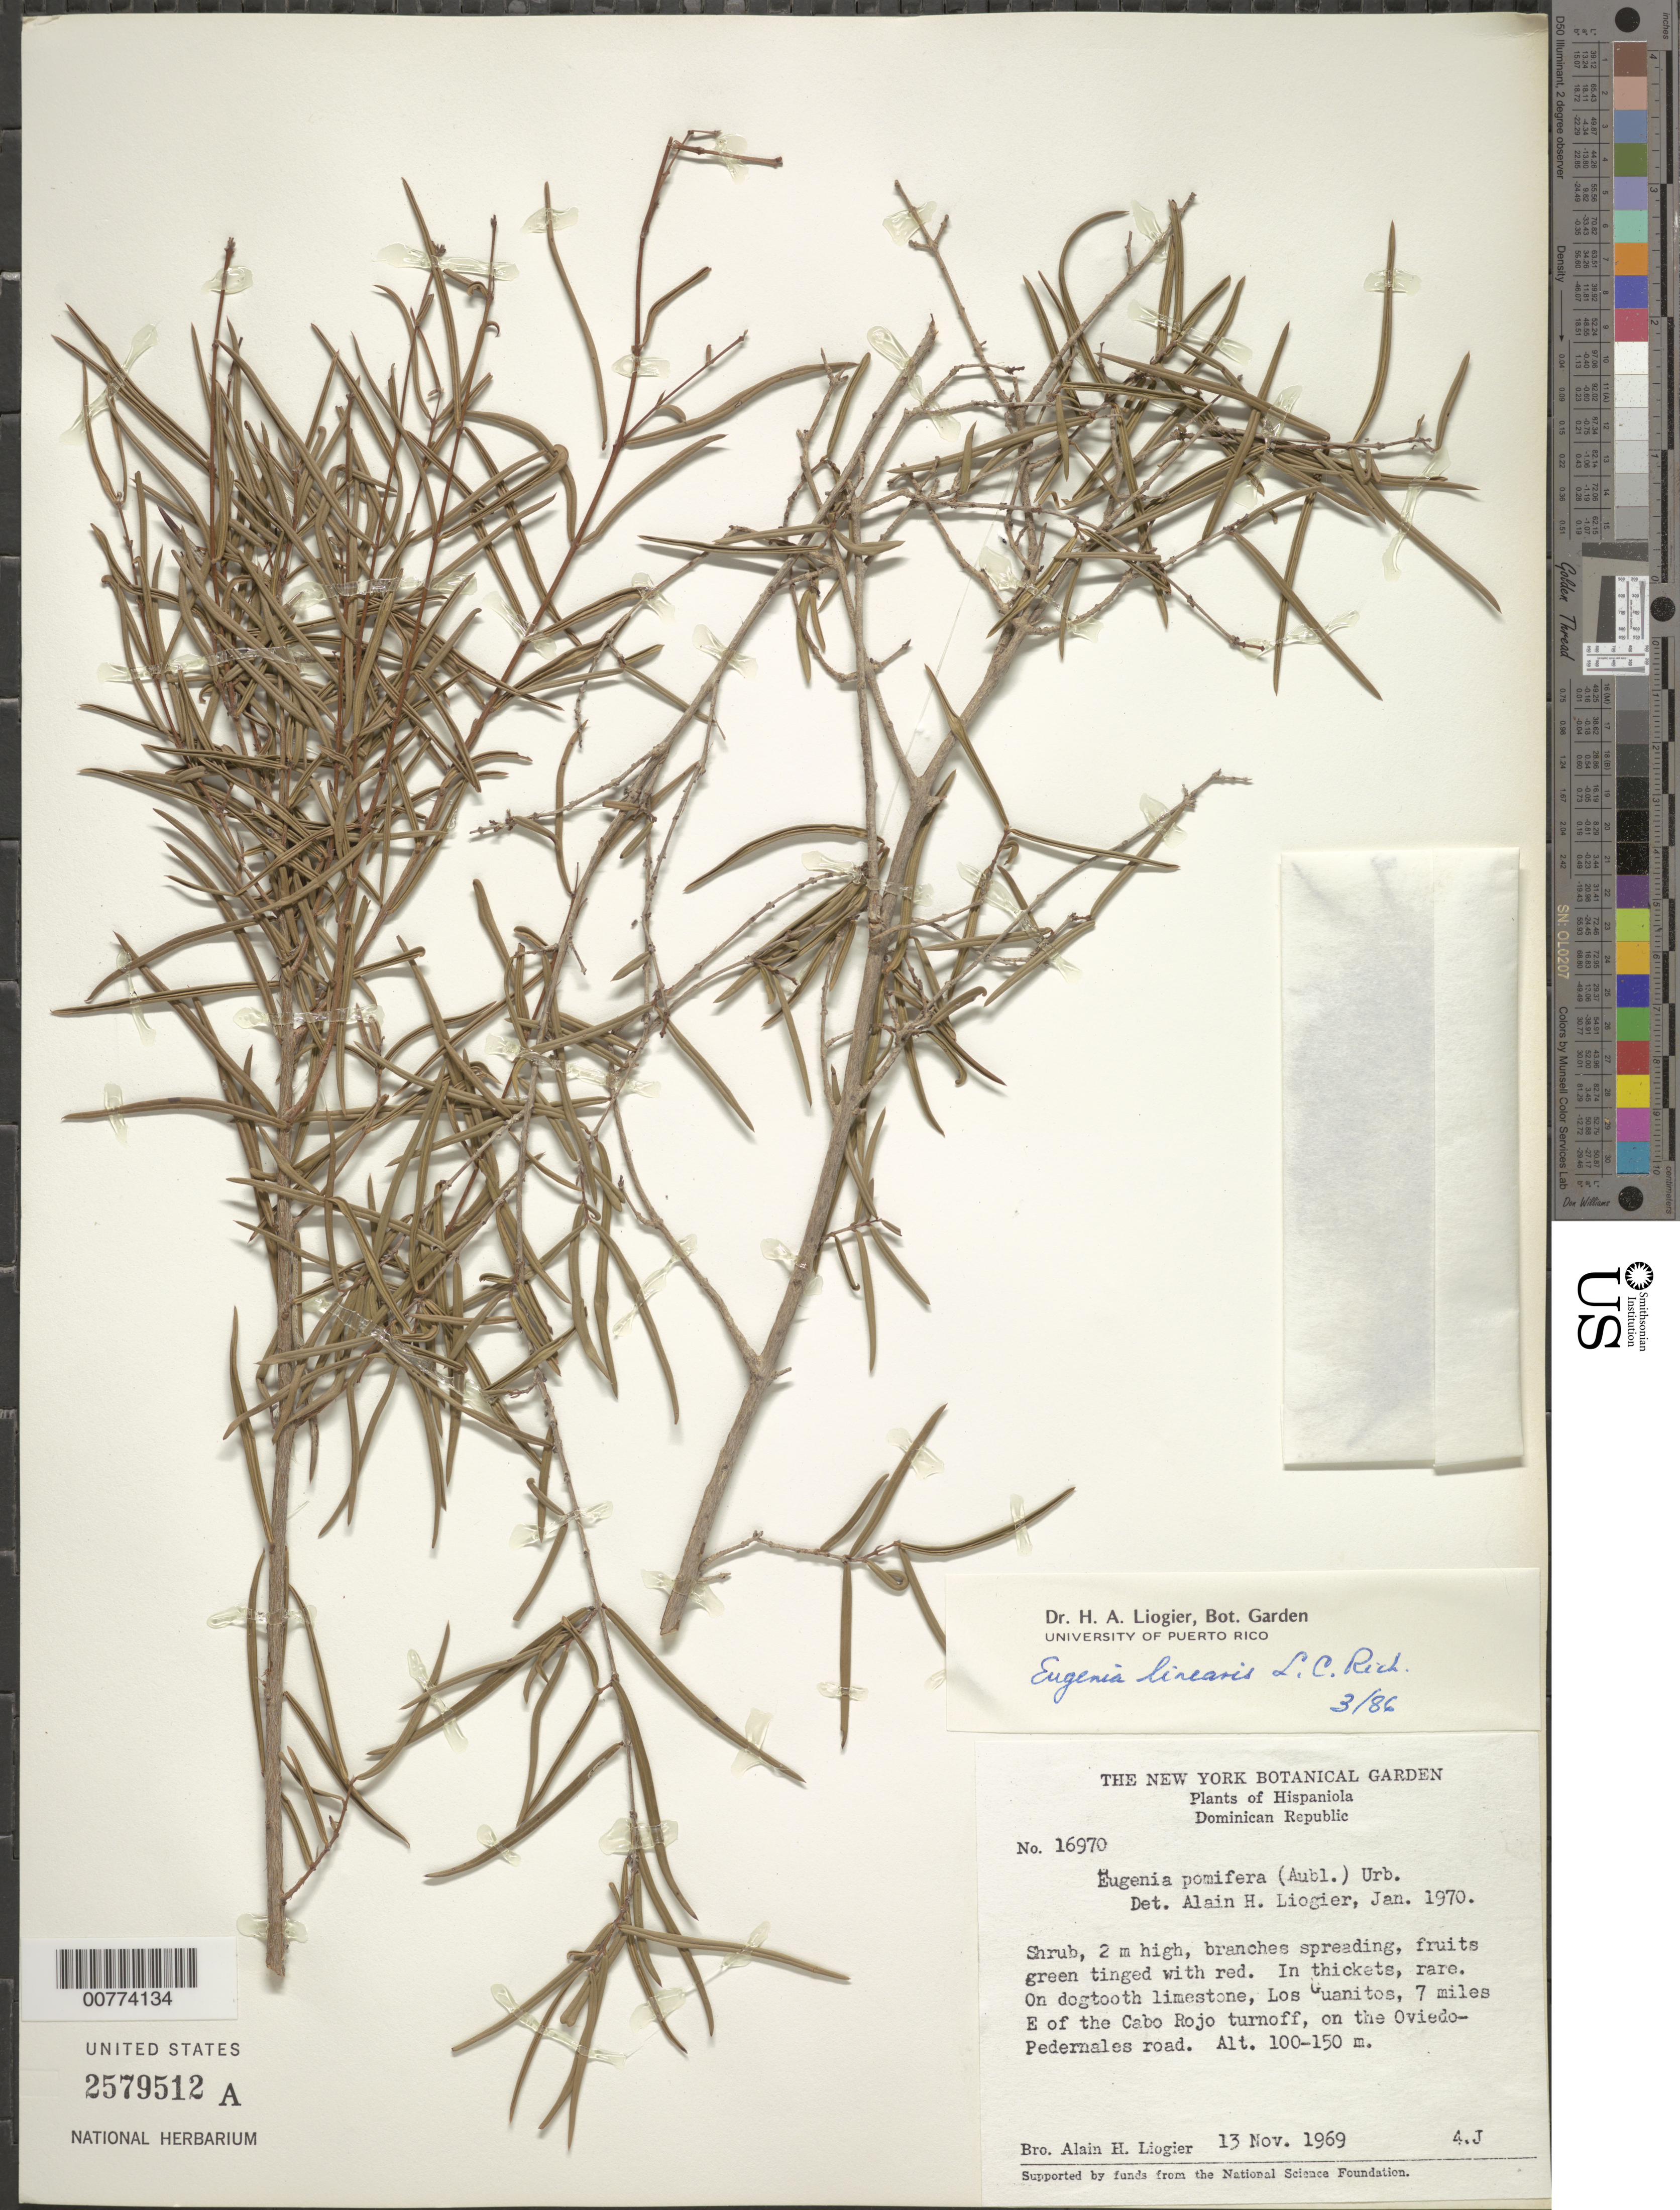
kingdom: Plantae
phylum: Tracheophyta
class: Magnoliopsida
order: Myrtales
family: Myrtaceae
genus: Eugenia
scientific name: Eugenia linearis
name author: Rich. ex O. Berg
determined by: Liogier, Alain H.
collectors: A. H. Liogier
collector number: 16970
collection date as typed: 13 Nov 1969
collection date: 1969-11-13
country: Dominican Republic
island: Hispaniola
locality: Los Guanitos, 7 miles of the Cabo Rojo turnoff, on the Oviedo to Pedernales road.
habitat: In thickets, on dogtooth limestone.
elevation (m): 100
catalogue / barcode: US 2579512A